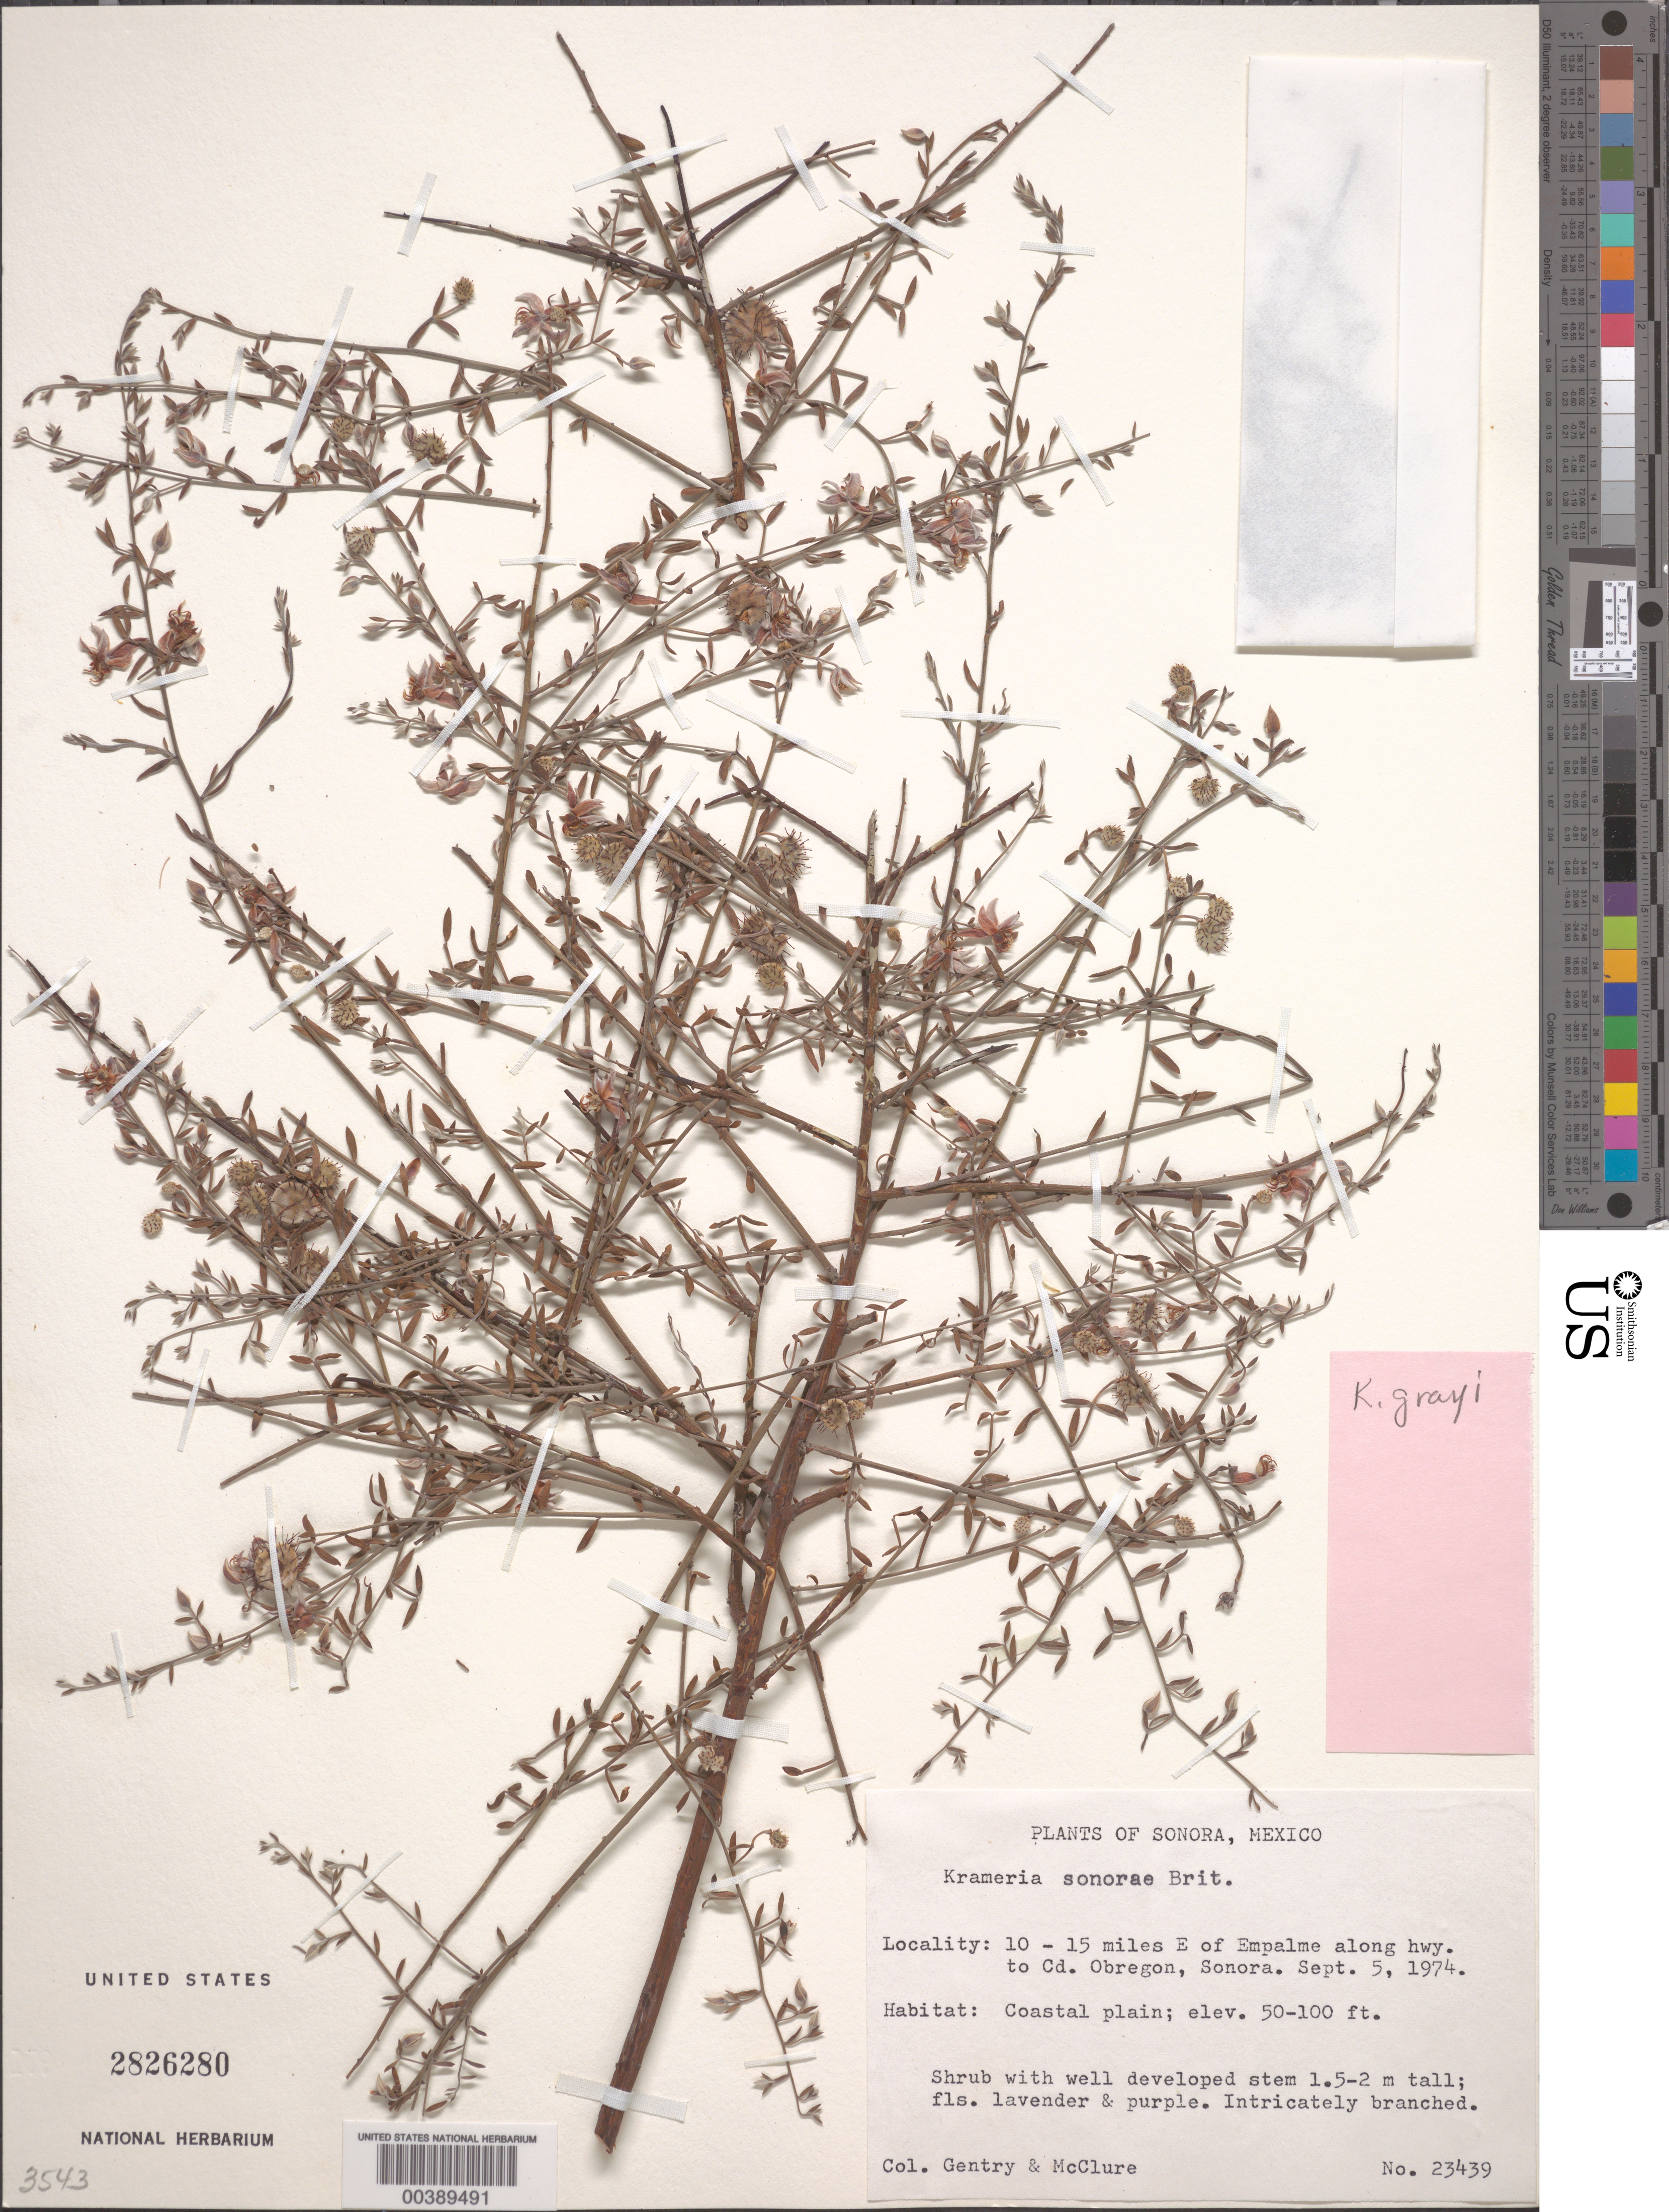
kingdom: Plantae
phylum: Tracheophyta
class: Magnoliopsida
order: Zygophyllales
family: Krameriaceae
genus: Krameria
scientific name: Krameria grayi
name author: Rose & J.H. Painter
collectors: H. S. Gentry & F. A. McClure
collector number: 23439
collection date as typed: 05 Sep 1974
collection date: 1974-09-05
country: Mexico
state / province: Sonora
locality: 10-15 mi E of Empalme along hwy to Cd. Obregon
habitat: Coastal plain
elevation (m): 15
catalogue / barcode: US 2826280